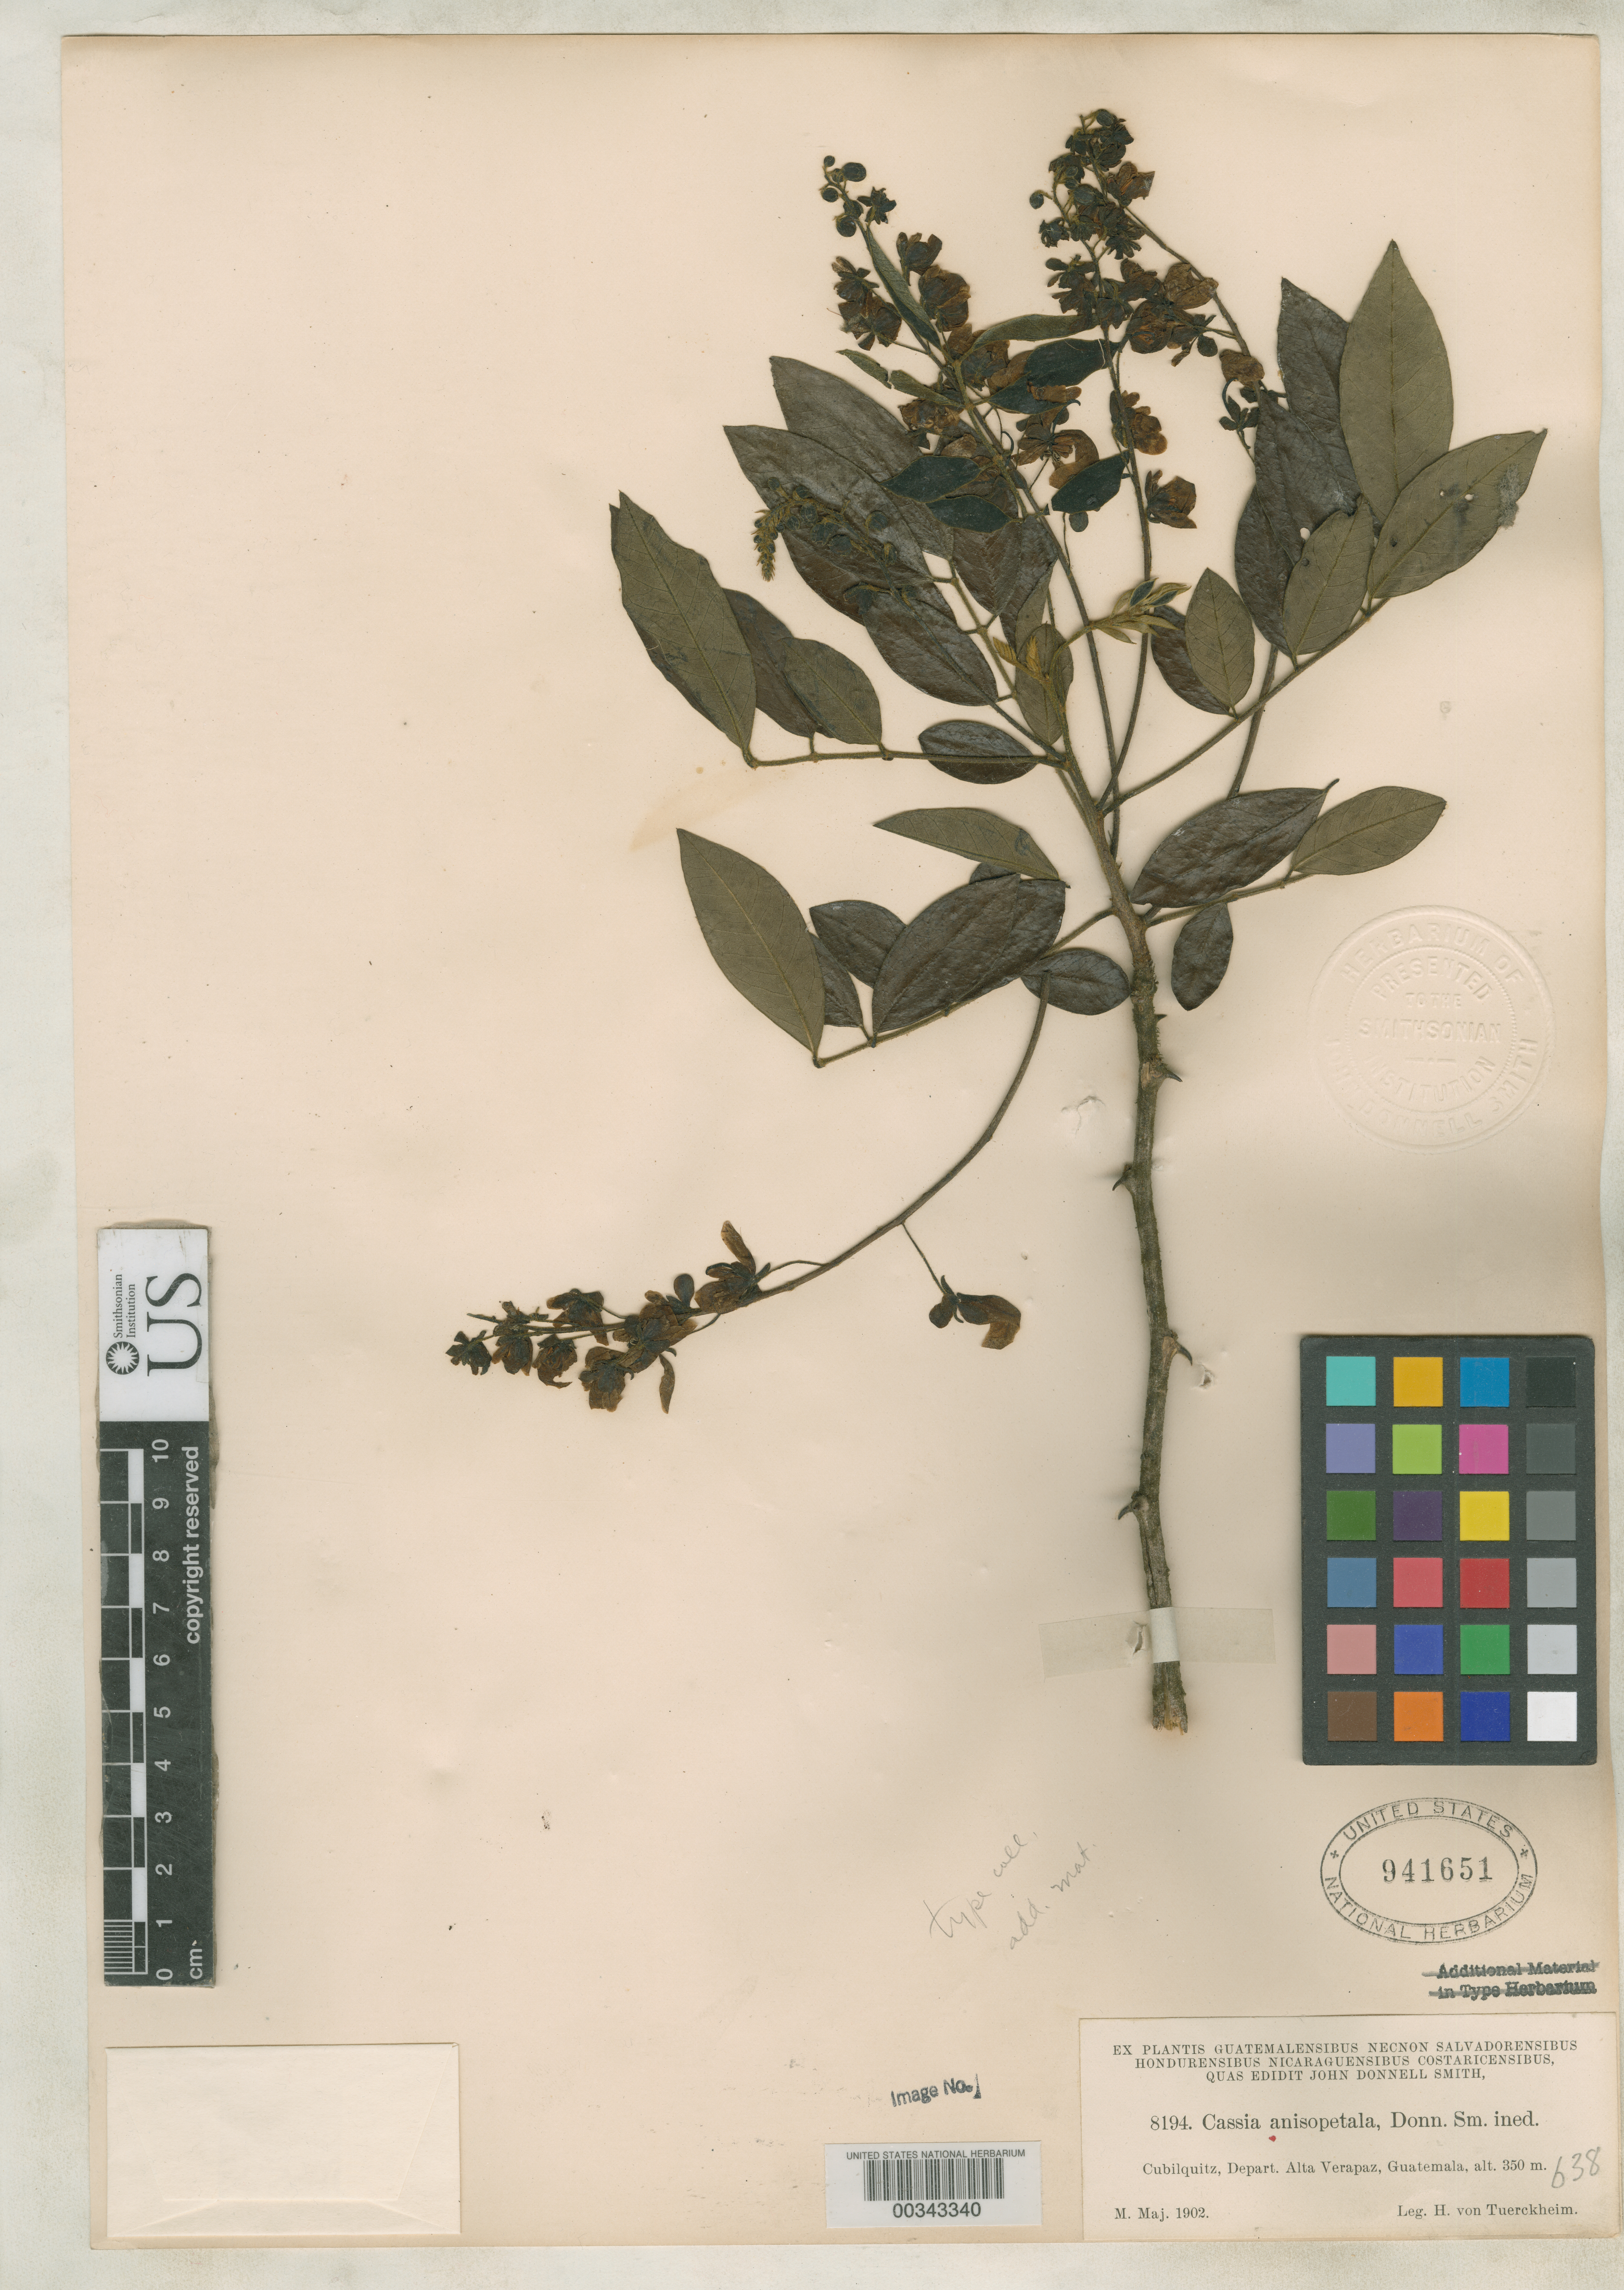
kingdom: Plantae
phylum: Tracheophyta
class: Magnoliopsida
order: Fabales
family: Fabaceae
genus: Cassia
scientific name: Cassia anisopetala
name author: Donn. Sm.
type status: Type Collection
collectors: H. von Türckheim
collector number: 8194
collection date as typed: Mar 1902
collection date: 1902-03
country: Guatemala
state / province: Alta Verapaz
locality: Cubilqiutz.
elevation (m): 350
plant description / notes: One of four sheets (syntypes? USNH 941650, 941651, 941652, 941653) received ex John Donnell Smith herbarium.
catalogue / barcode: US 941651